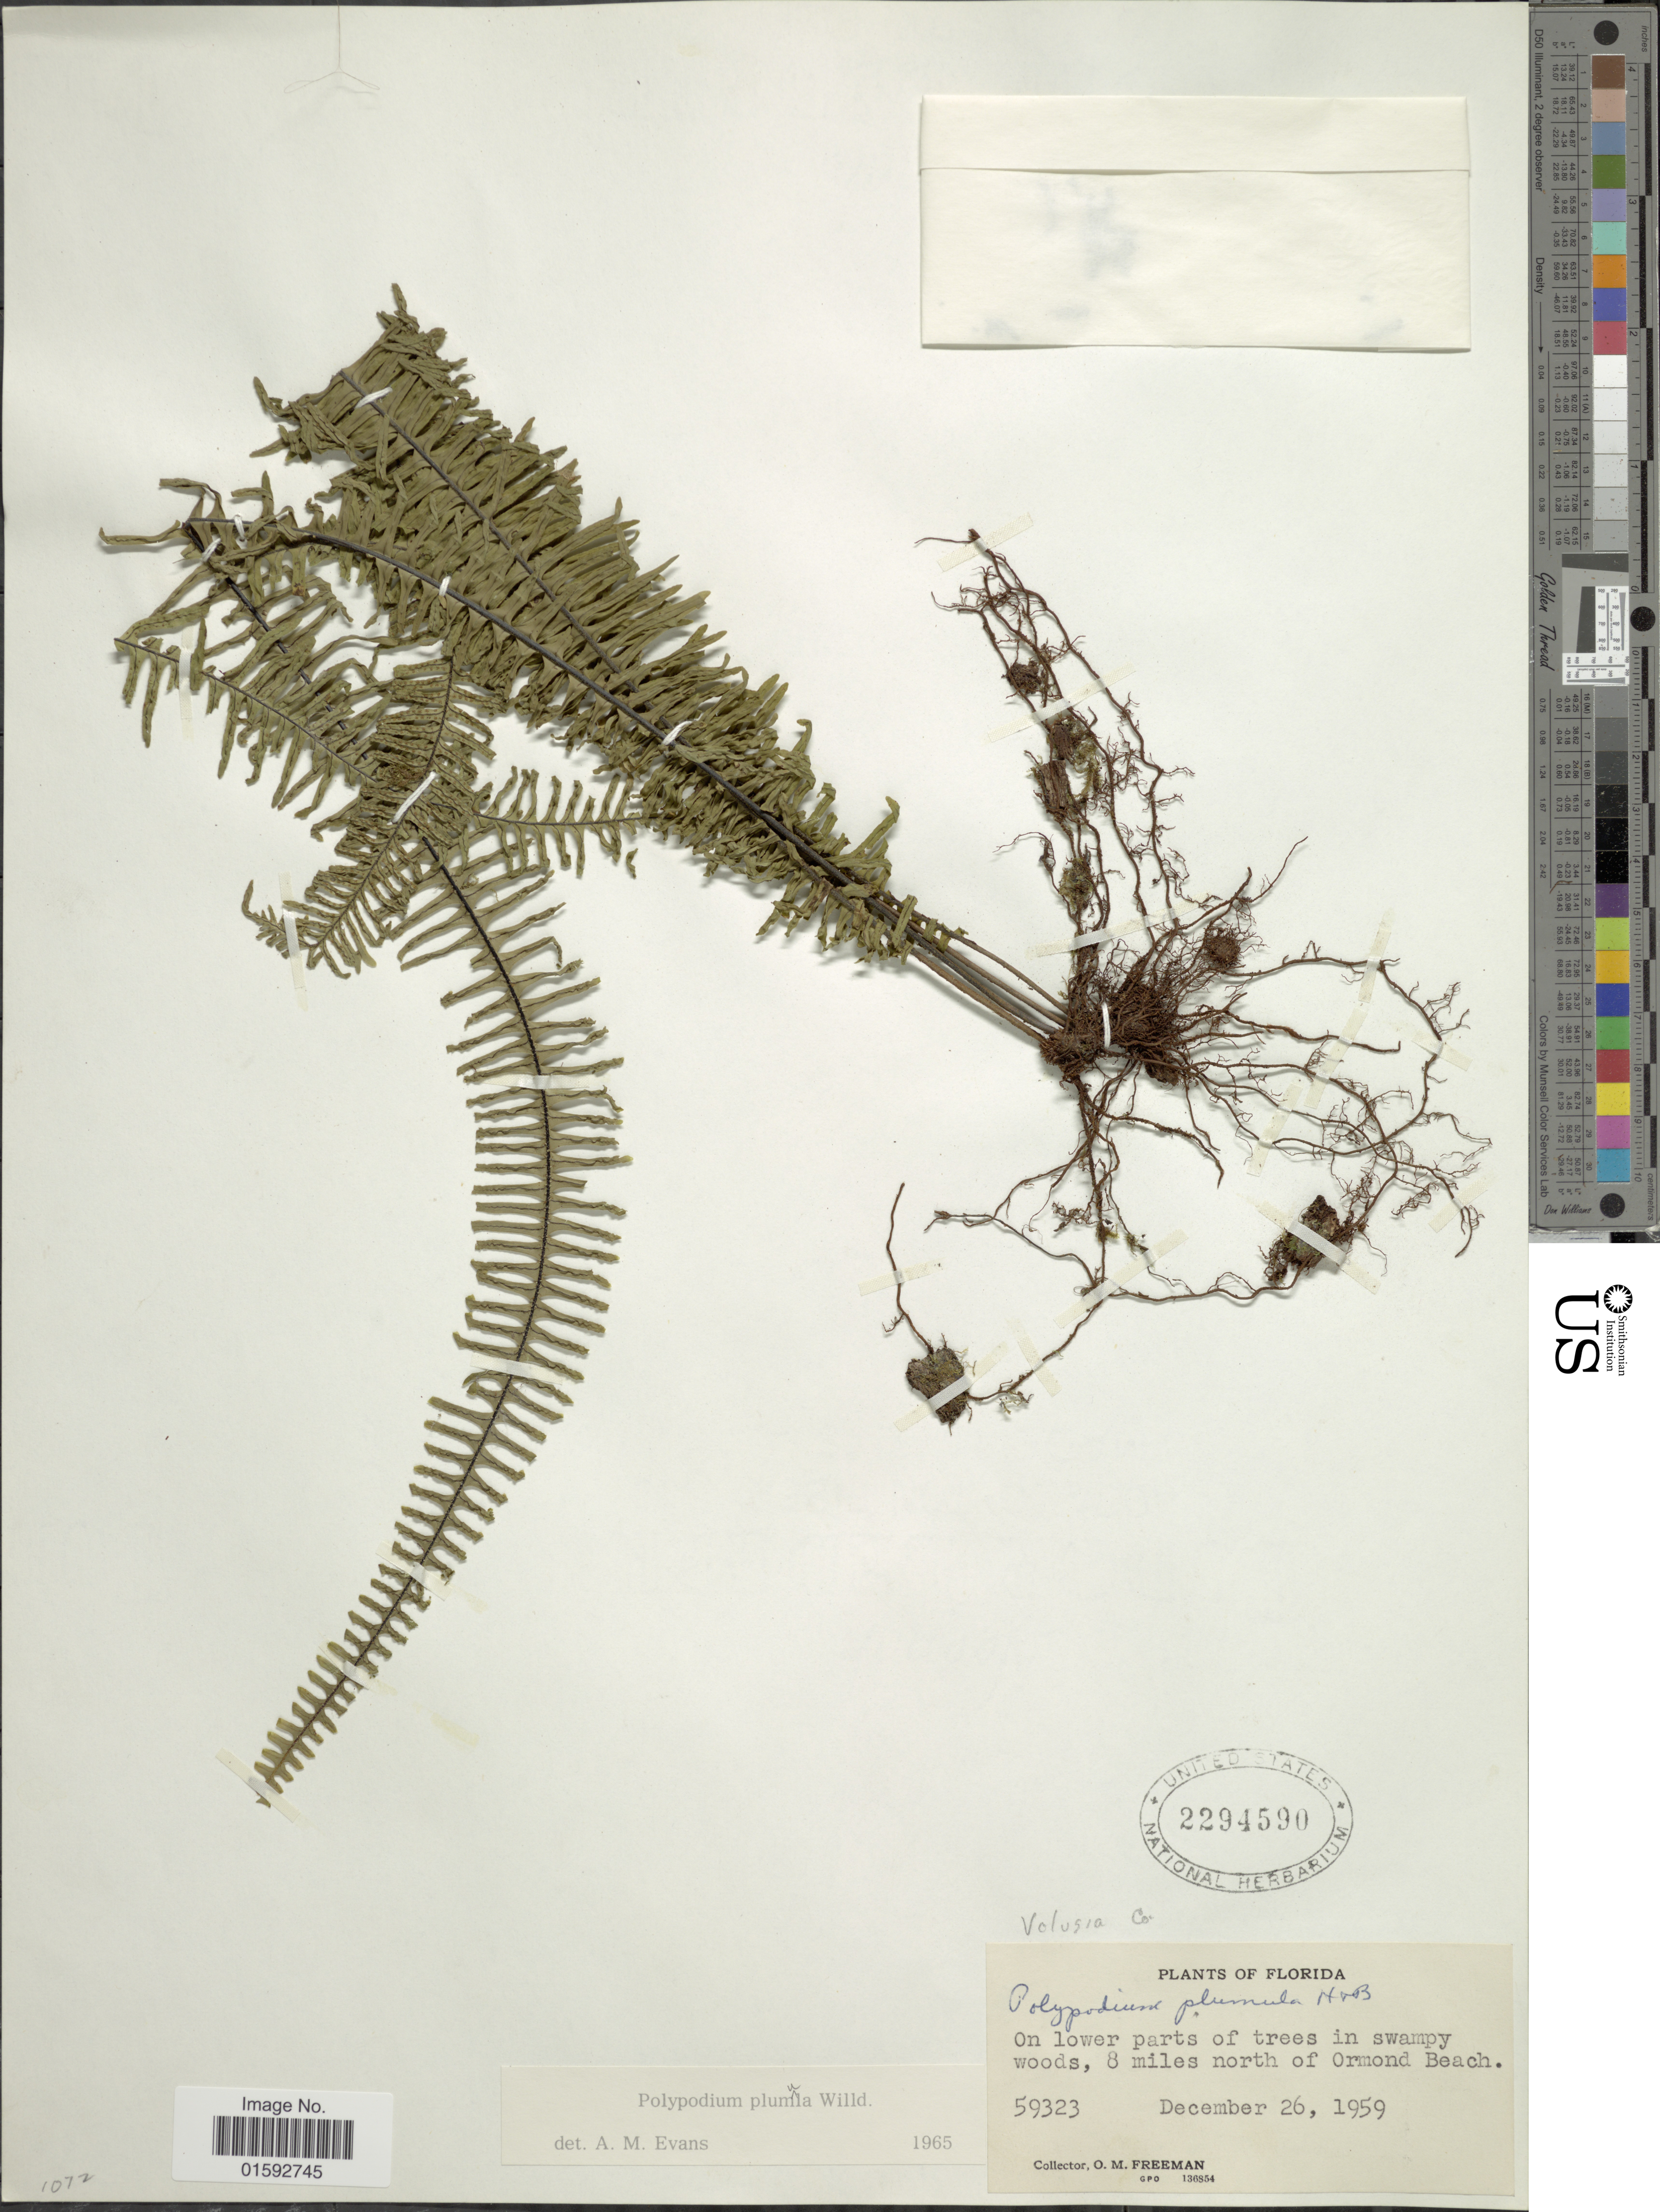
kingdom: Plantae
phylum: Tracheophyta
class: Polypodiopsida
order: Polypodiales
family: Polypodiaceae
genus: Pecluma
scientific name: Pecluma plumula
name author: (Humb. & Bonpl. ex Willd.) M.G. Price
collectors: O. Freeman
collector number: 59323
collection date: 1959-12-26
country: United States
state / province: Florida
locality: On lower parts of trees in swampy woods, 8 miles north of Ormond Beach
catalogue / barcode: US 2294590